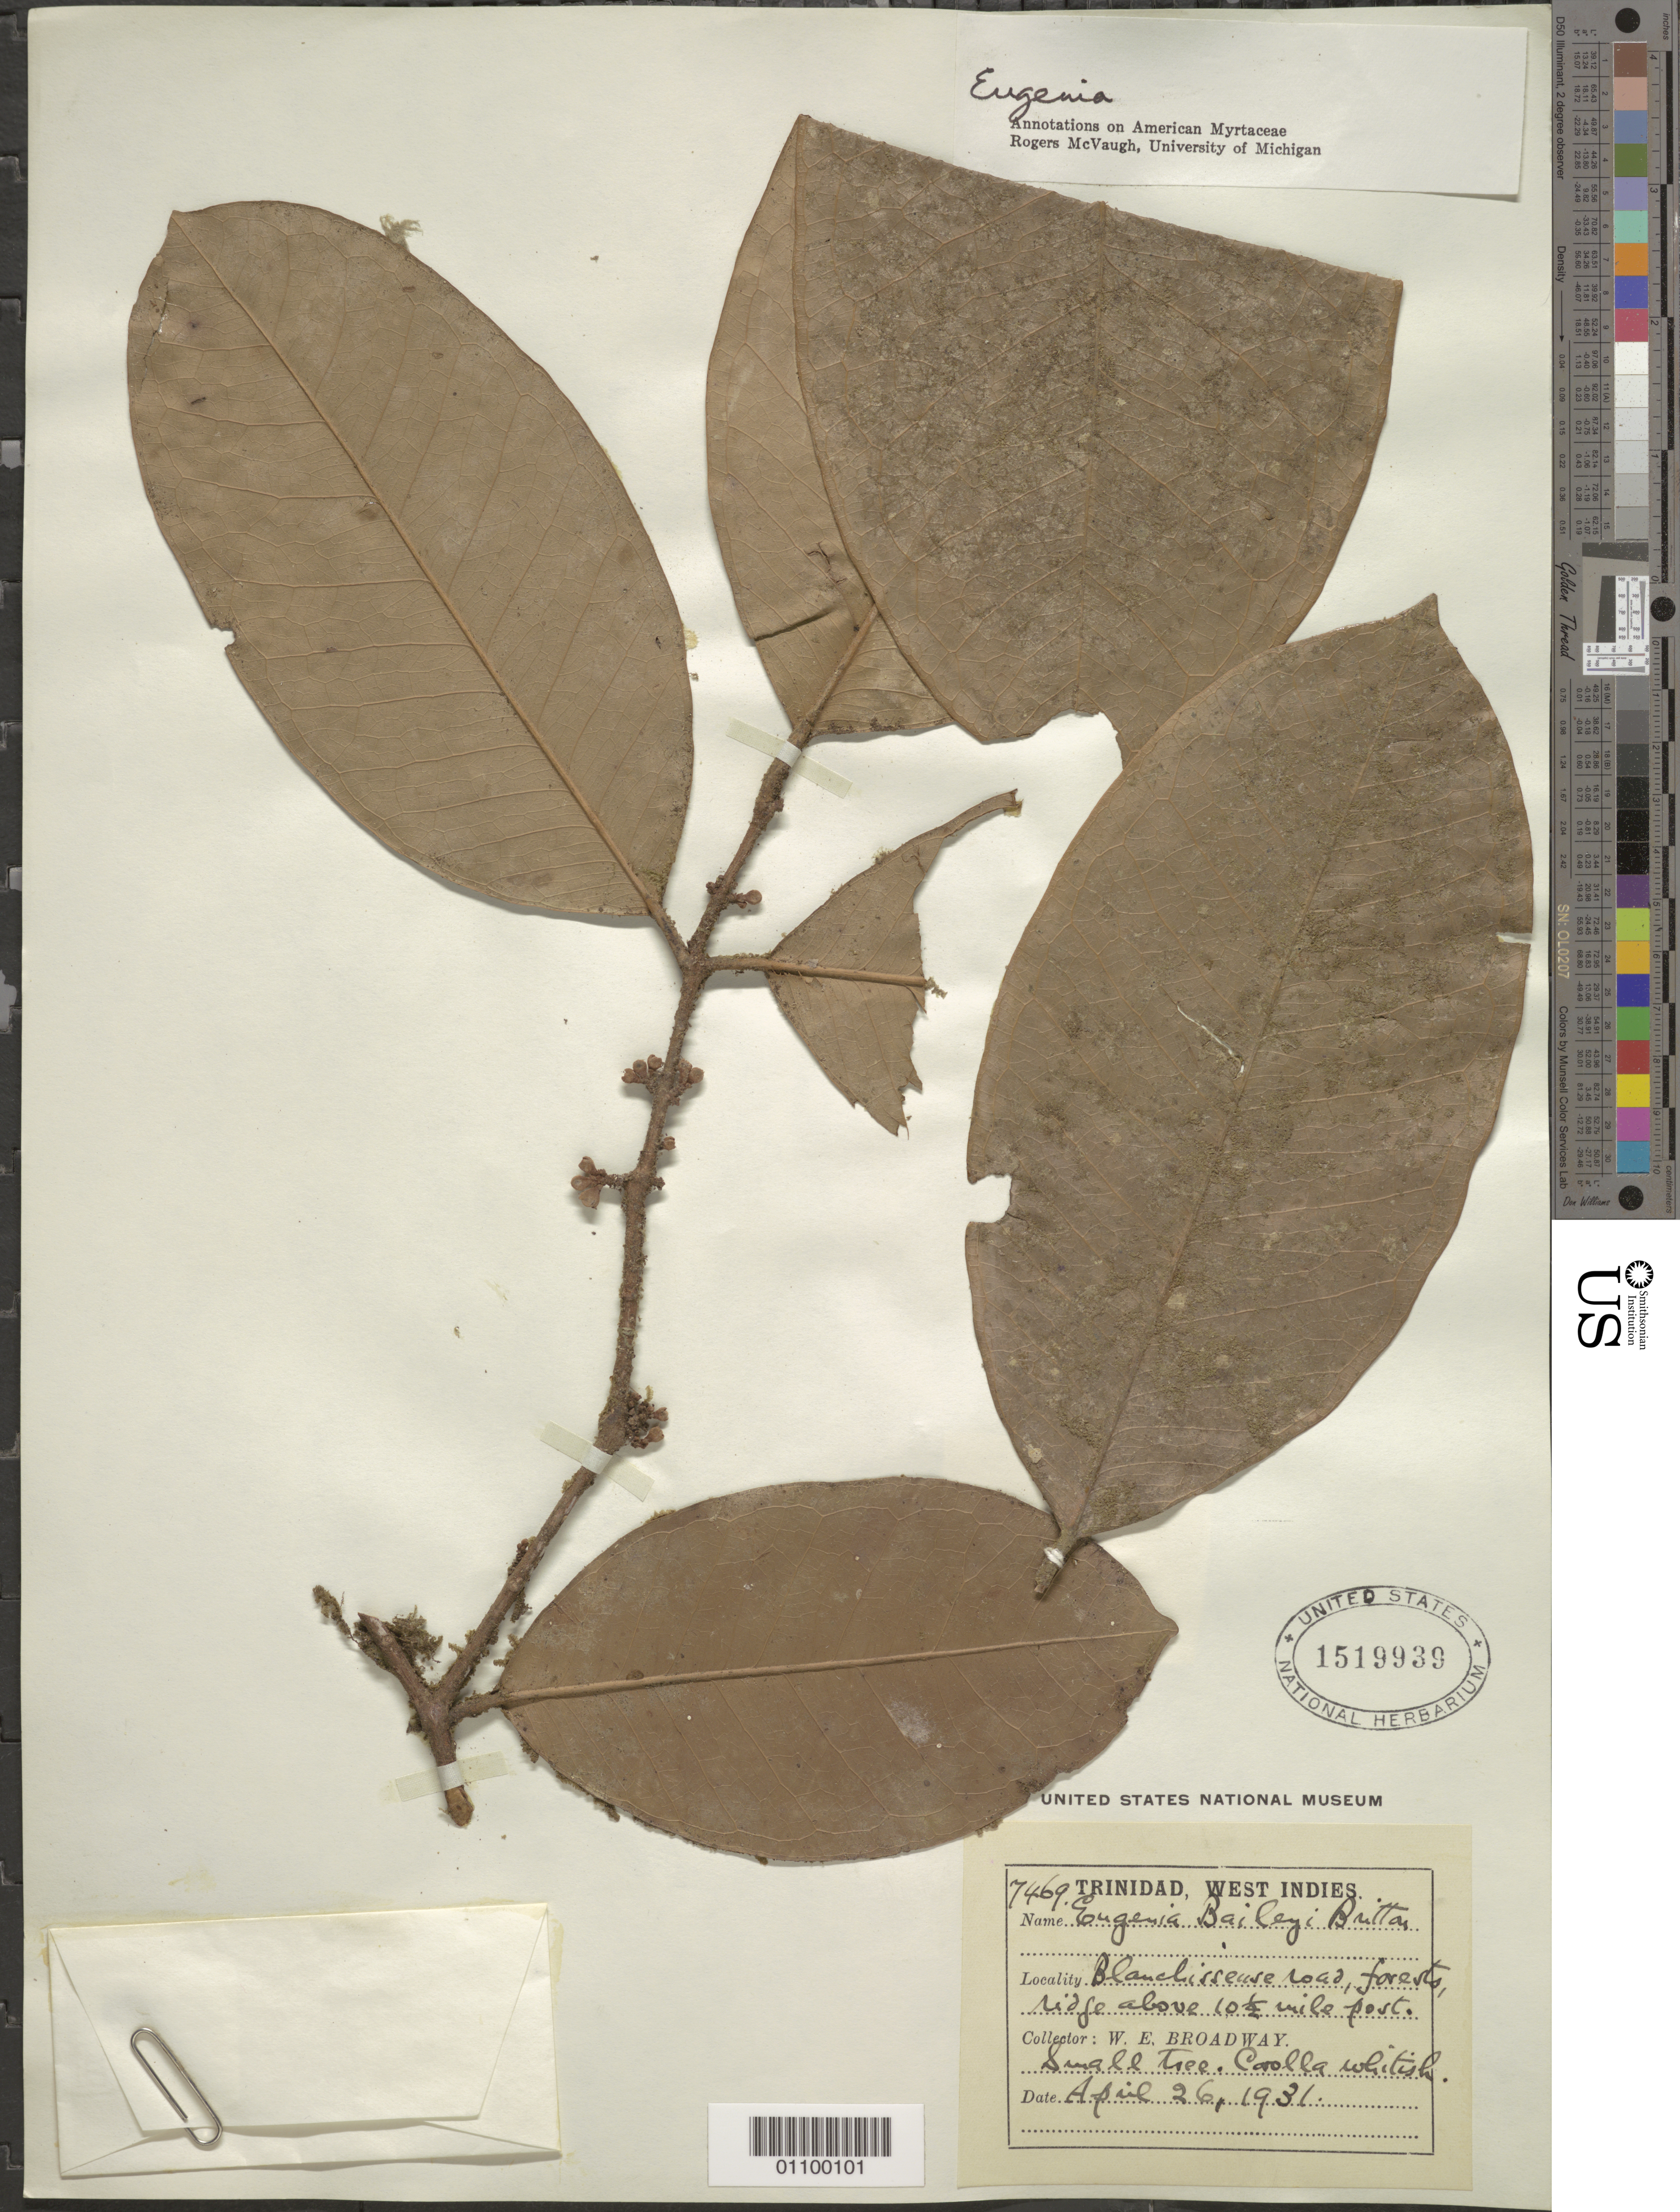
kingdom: Plantae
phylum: Tracheophyta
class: Magnoliopsida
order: Myrtales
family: Myrtaceae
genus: Eugenia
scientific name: Eugenia baileyi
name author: Britton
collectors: W. E. Broadway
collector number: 7469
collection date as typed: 26 Apr 1931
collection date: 1931-04-26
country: Trinidad and Tobago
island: Trinidad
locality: Blanchisseuse road, forests, ridge above 10 1/2 mile post.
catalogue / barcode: US 1519939